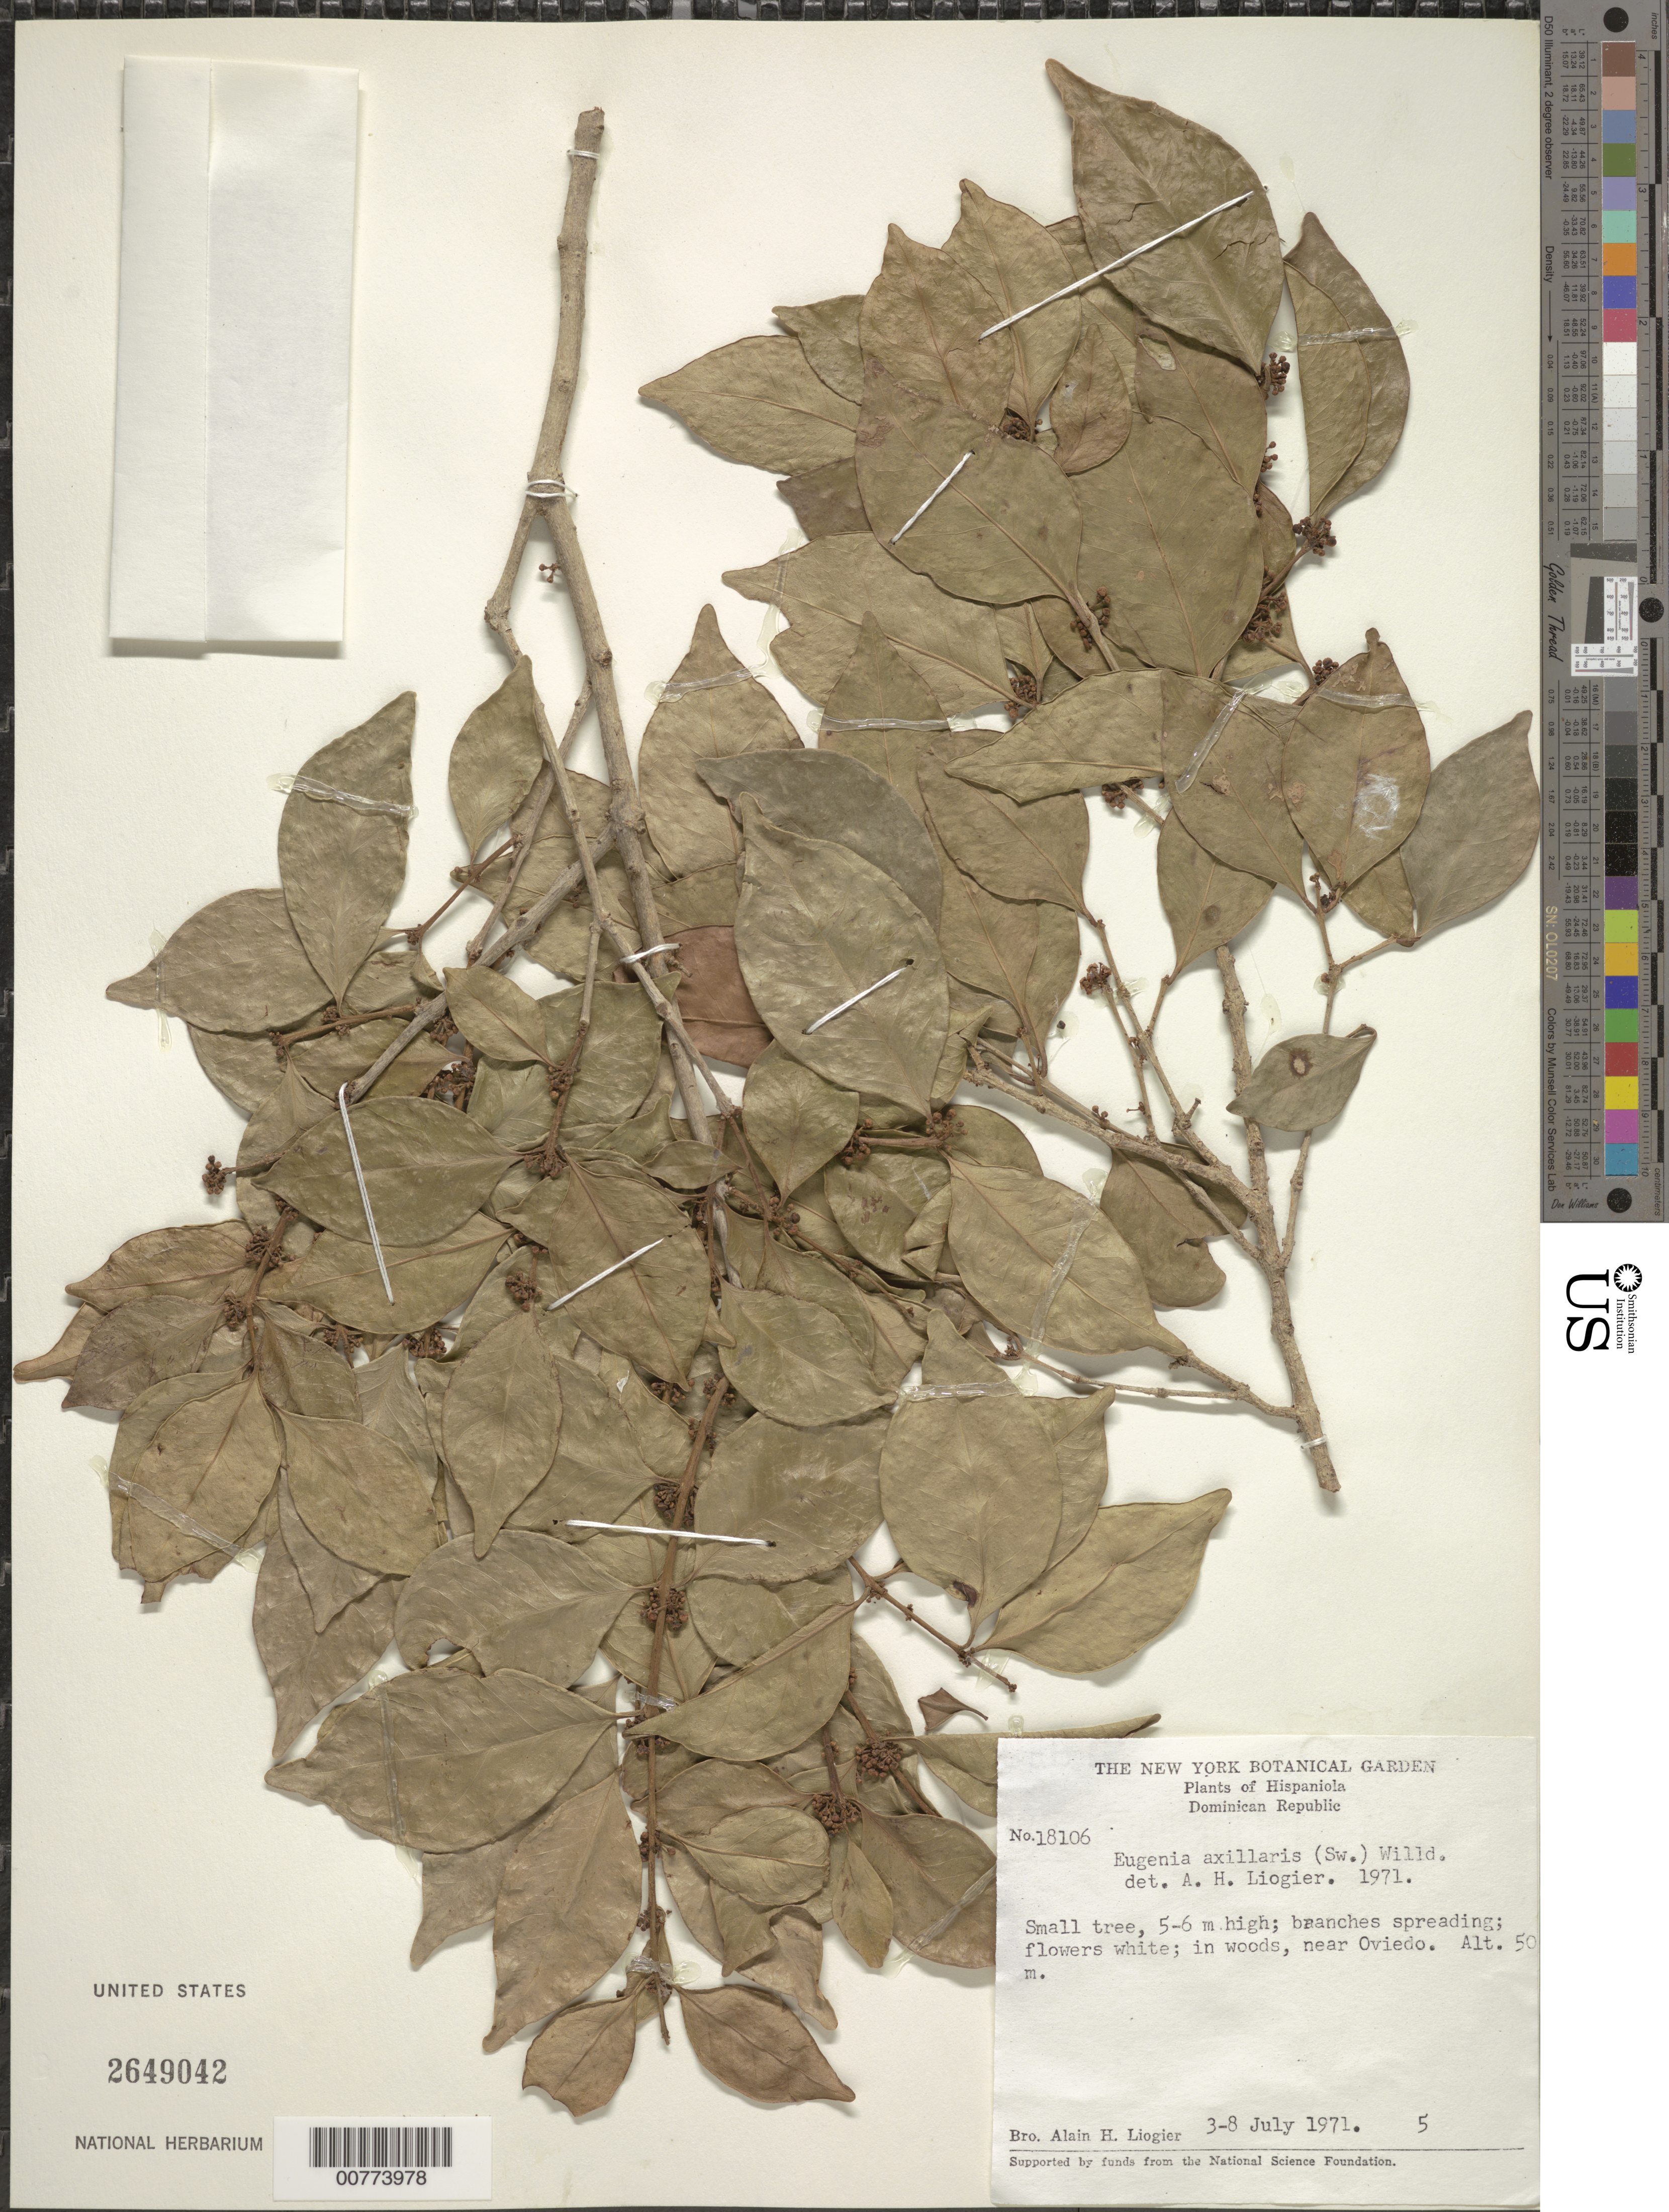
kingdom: Plantae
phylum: Tracheophyta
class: Magnoliopsida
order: Myrtales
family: Myrtaceae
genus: Eugenia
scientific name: Eugenia axillaris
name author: (Sw.) Willd.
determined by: Liogier, Alain H.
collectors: A. H. Liogier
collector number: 18106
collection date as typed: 03 Jul 1971 to 08 Jul 1971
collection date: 1971-07-03/1971-07-08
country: Dominican Republic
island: Hispaniola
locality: Near Oviedo.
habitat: In woods.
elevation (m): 50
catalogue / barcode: US 2649042